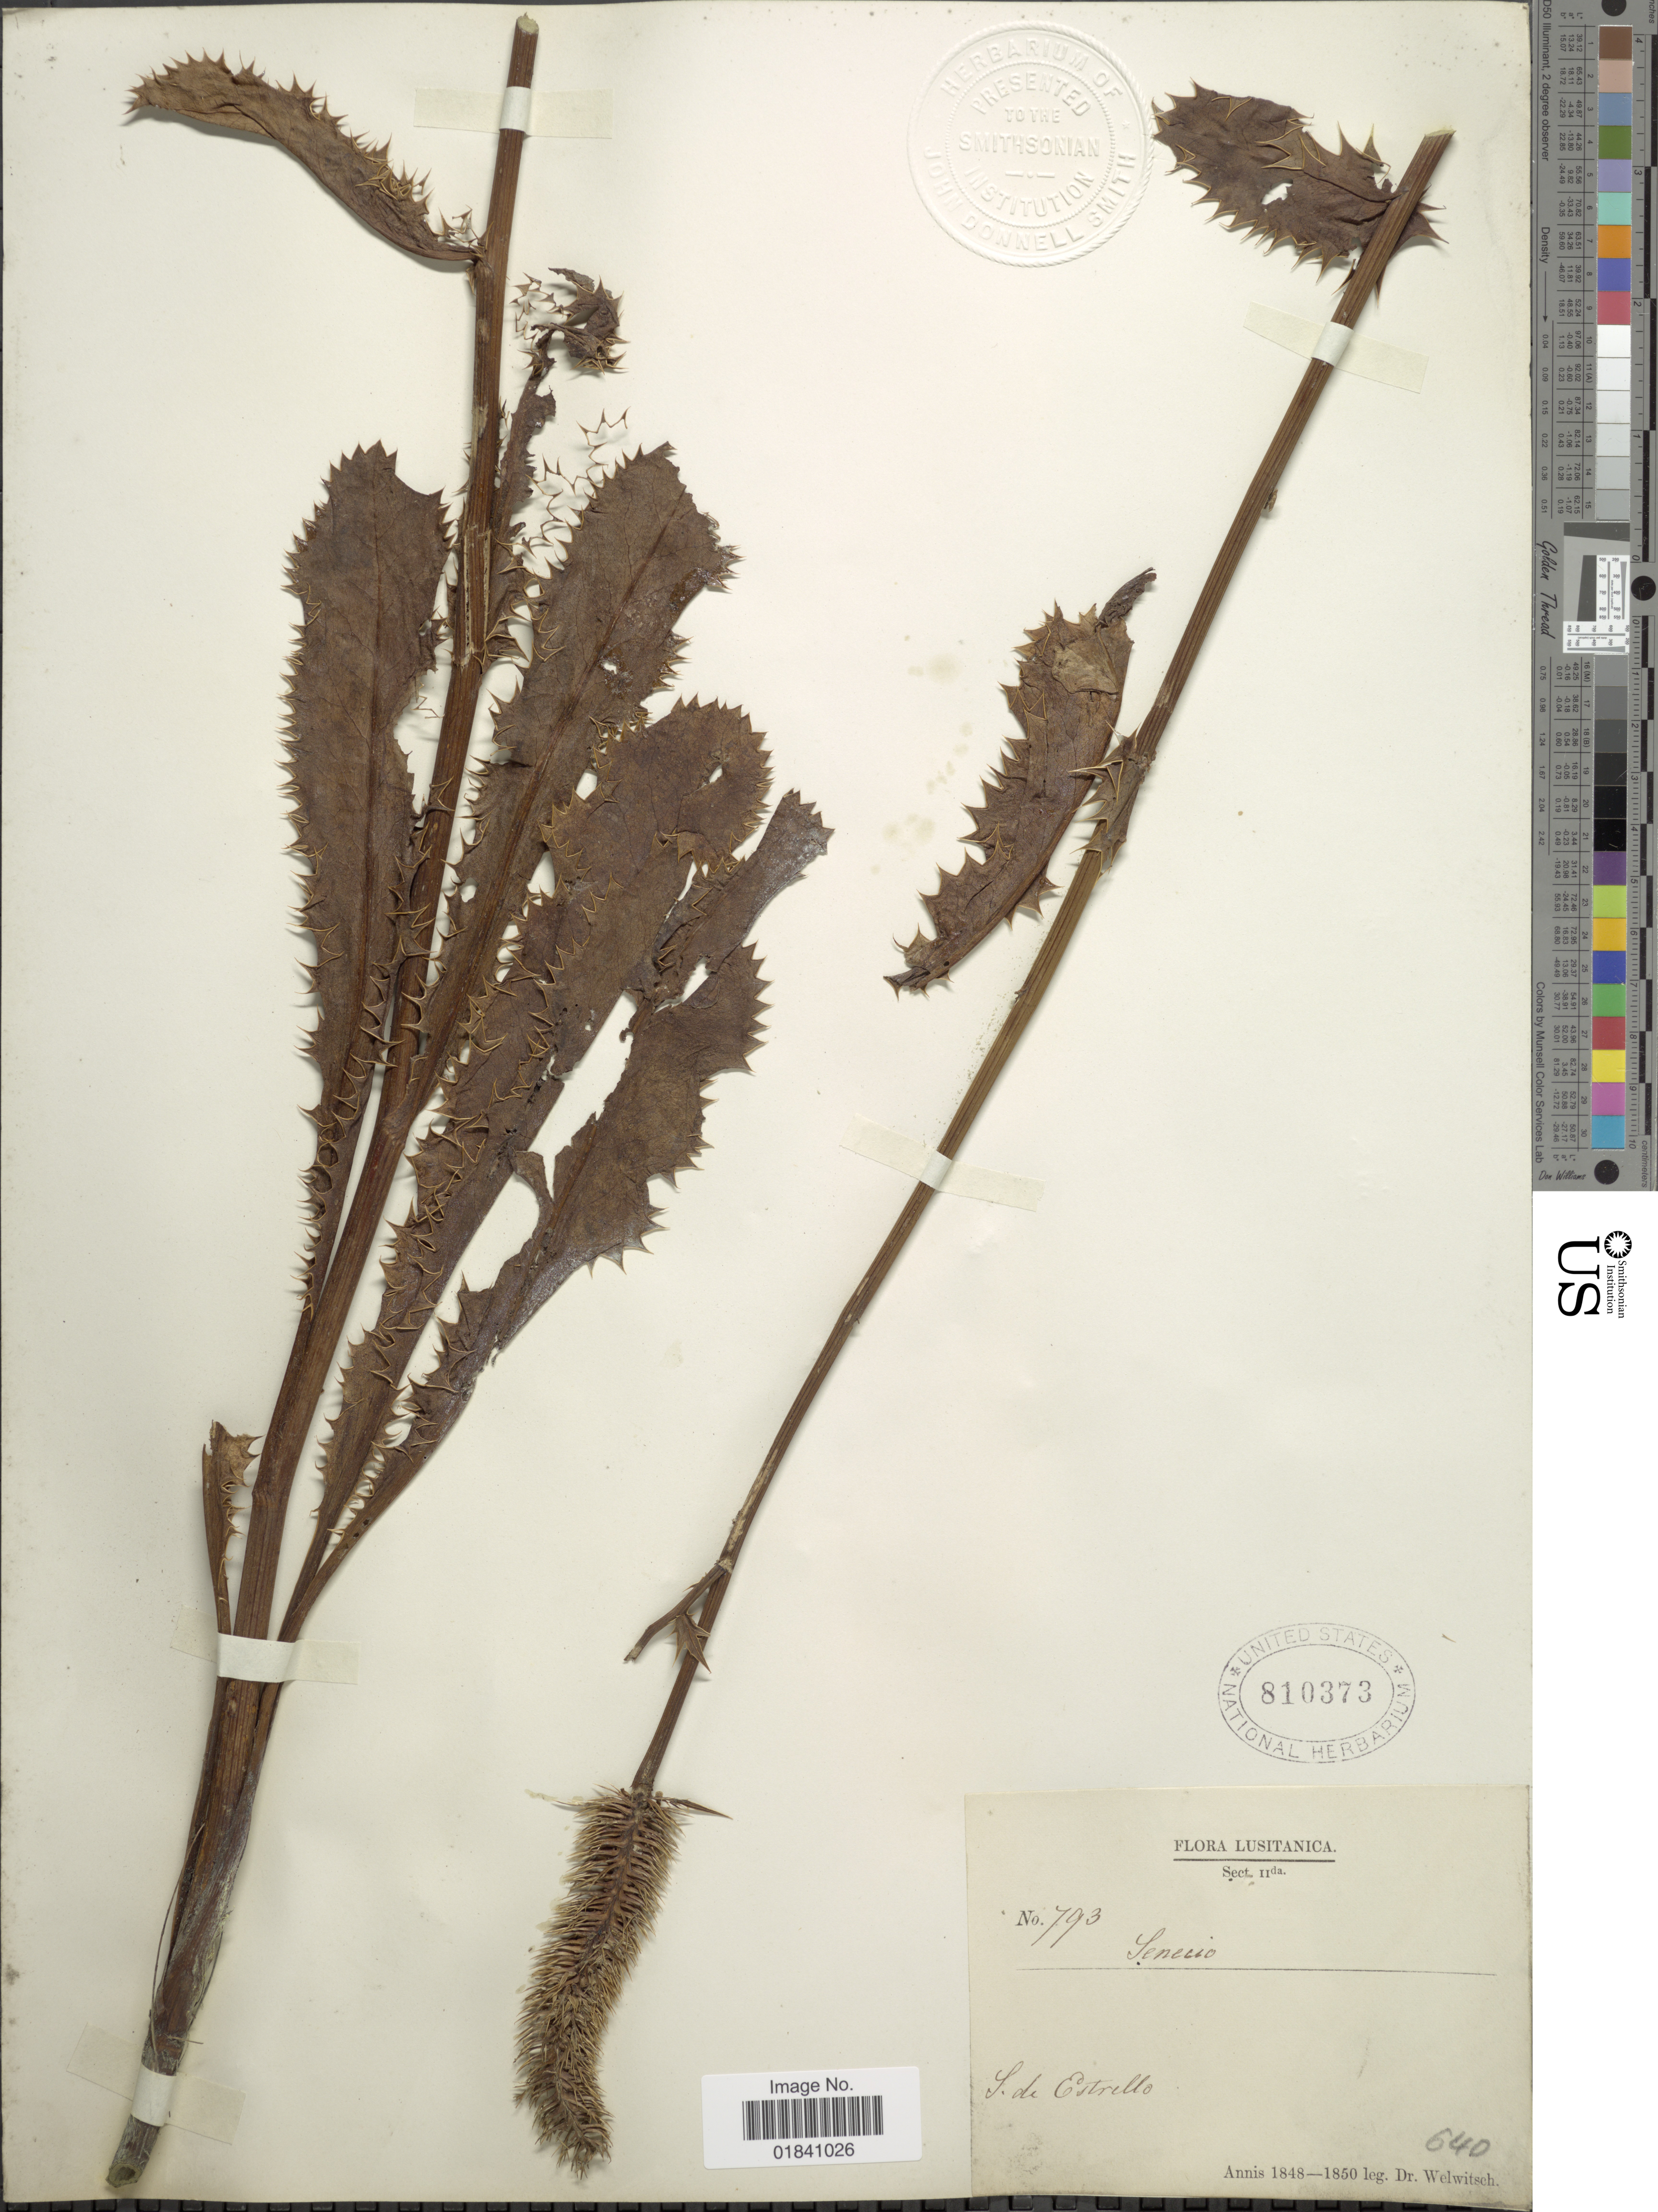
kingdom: Plantae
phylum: Tracheophyta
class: Magnoliopsida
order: Asterales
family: Asteraceae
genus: Senecio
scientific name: Senecio sp.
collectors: -. Welwitsch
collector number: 793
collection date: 1848/1850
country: Portugal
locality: Lusitanica. Sect. IIda. S. de Estrello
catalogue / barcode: US 810373